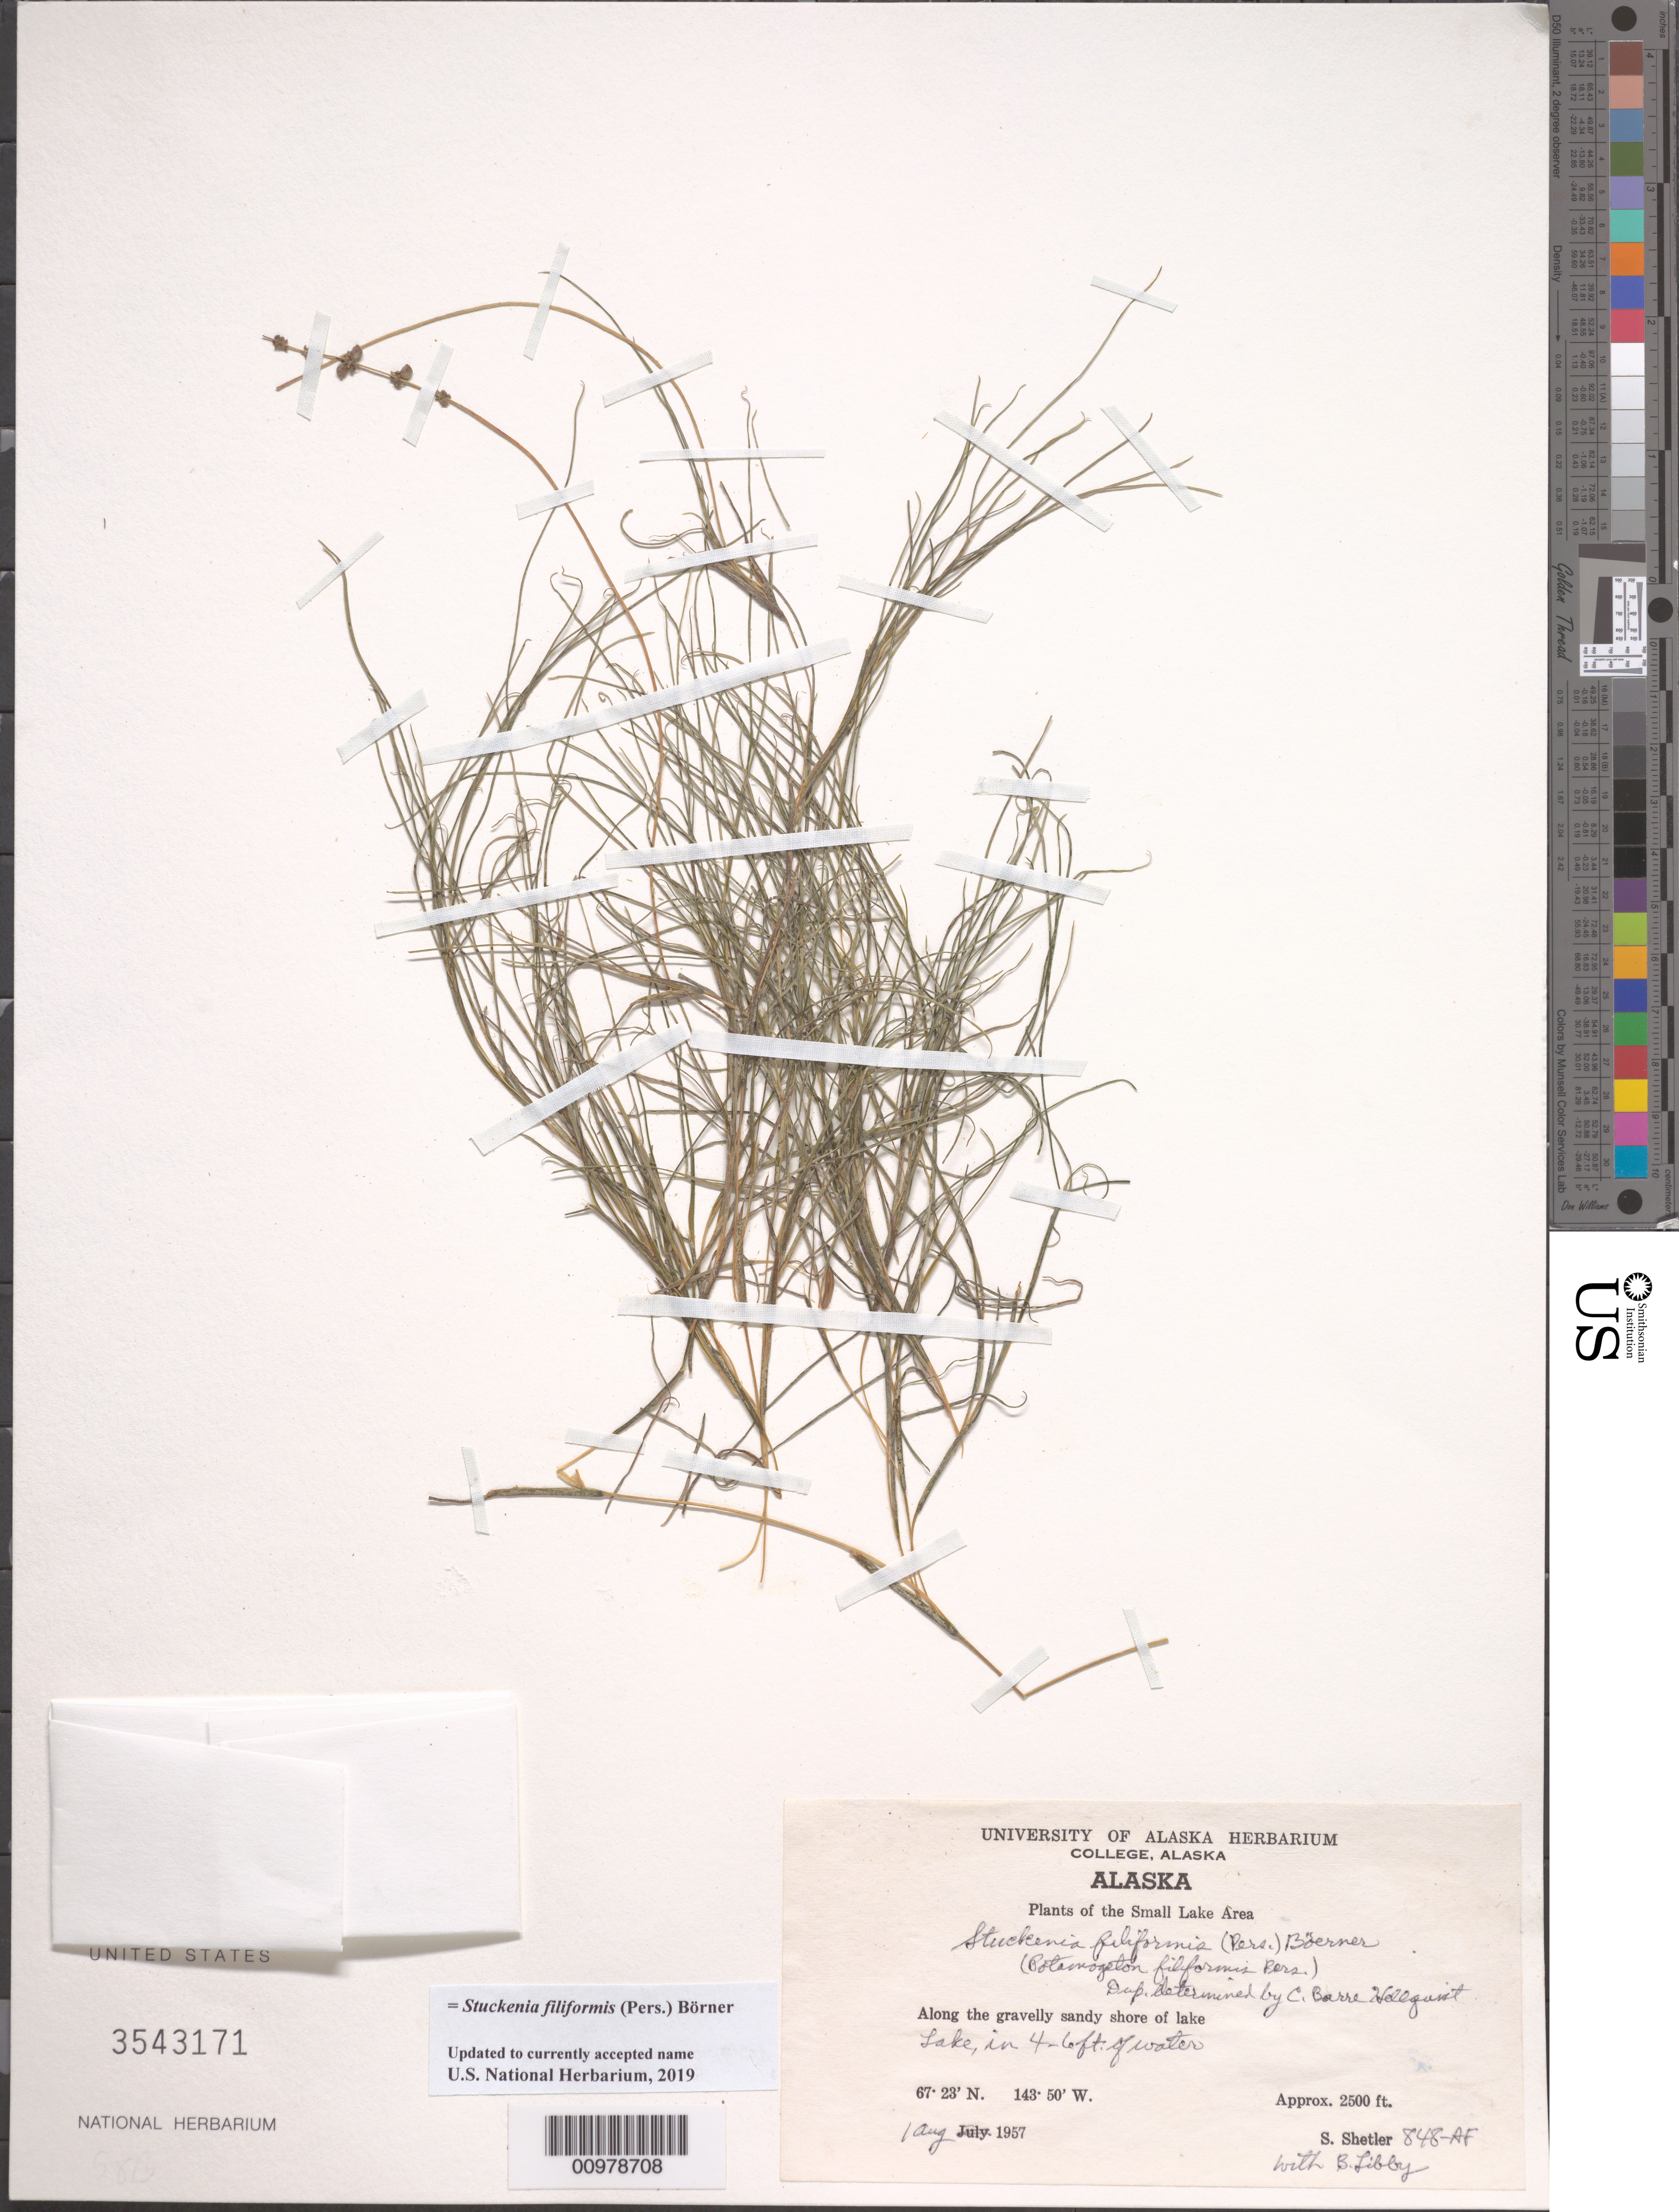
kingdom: Plantae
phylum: Tracheophyta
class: Liliopsida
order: Alismatales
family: Potamogetonaceae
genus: Stuckenia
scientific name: Stuckenia filiformis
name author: (Pers.) Börner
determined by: Strong, Mark T., (BOT), Smithsonian Institution - National Museum of Natural History (UNITED STATES)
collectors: S. Shetler & B. Libby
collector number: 848-AF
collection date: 1957-08-01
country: United States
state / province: Alaska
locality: College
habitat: Along the gravelly sandy shore of a small lake area.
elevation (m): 762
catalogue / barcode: US 3543171